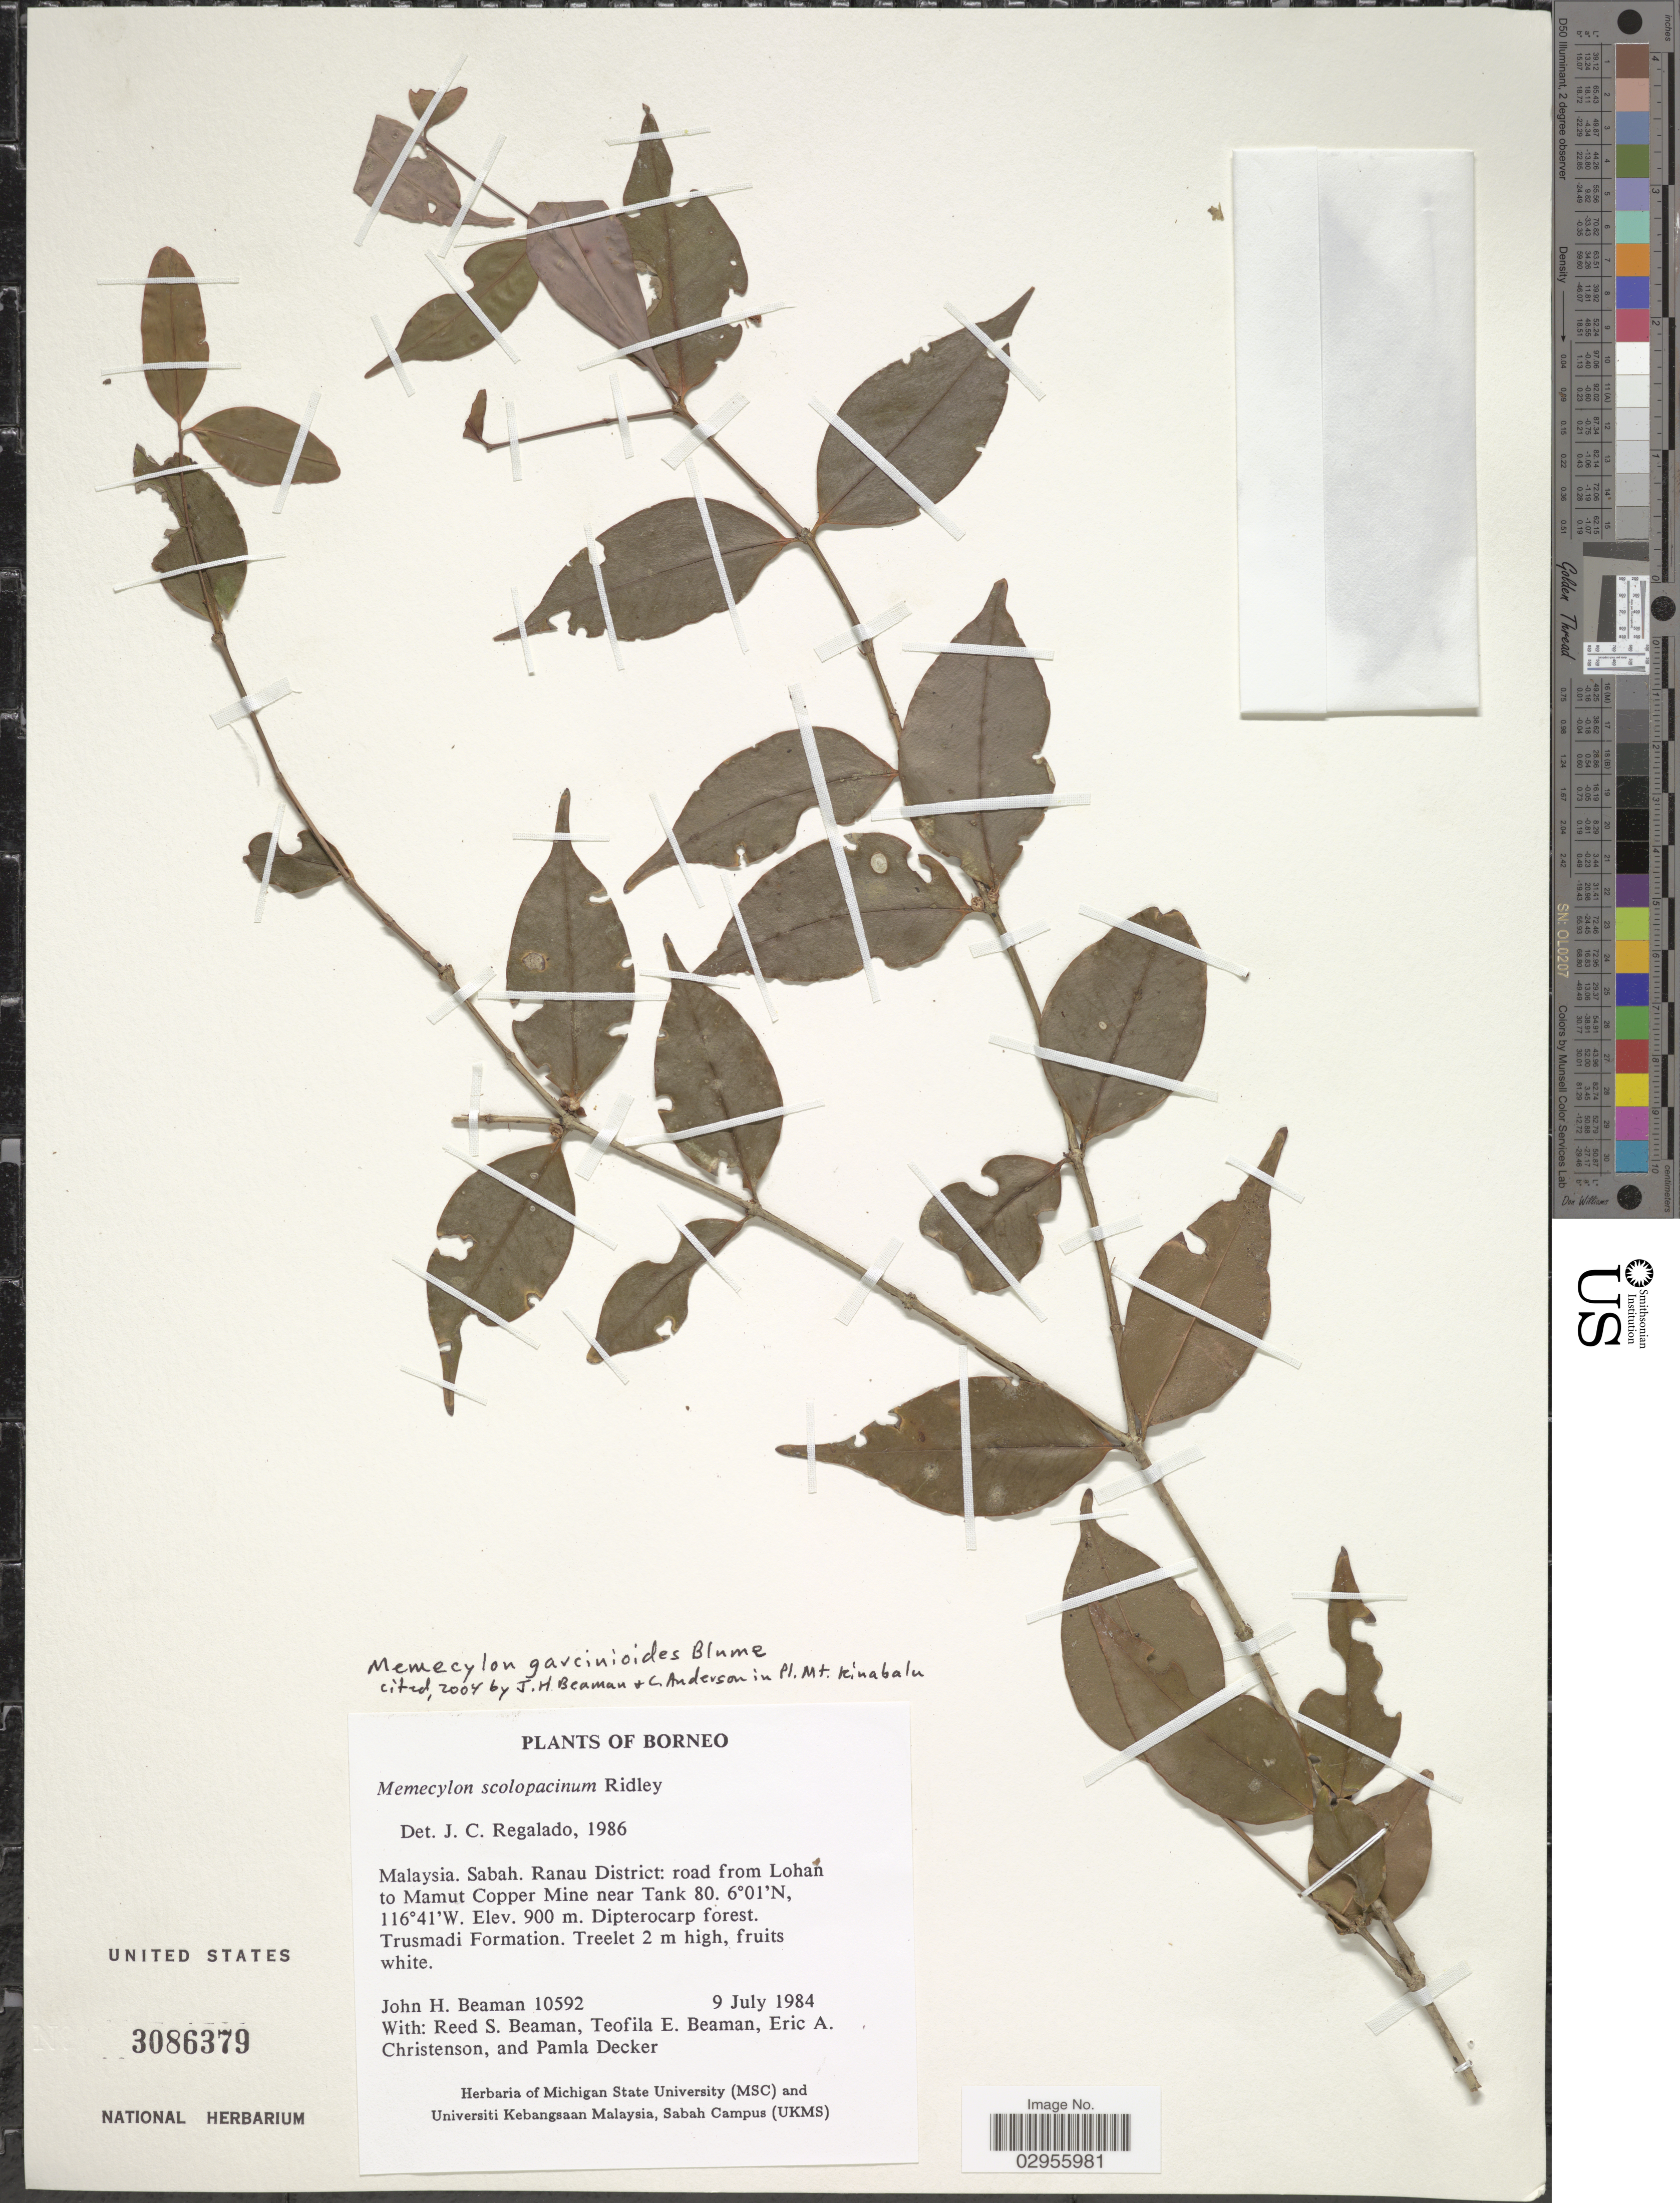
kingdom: Plantae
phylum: Tracheophyta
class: Magnoliopsida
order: Myrtales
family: Melastomataceae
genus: Memecylon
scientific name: Memecylon garcinioides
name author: Blume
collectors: J. H. Beaman, R. S. Beaman, T. E. Beaman, E. A. Christenson & P. Decker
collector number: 10592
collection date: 1984-07-09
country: Malaysia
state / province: Sabah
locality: Borneo. Ranau District: road from Lohan to Mamut Copper Mine near Tank 80.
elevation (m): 900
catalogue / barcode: US 3086379